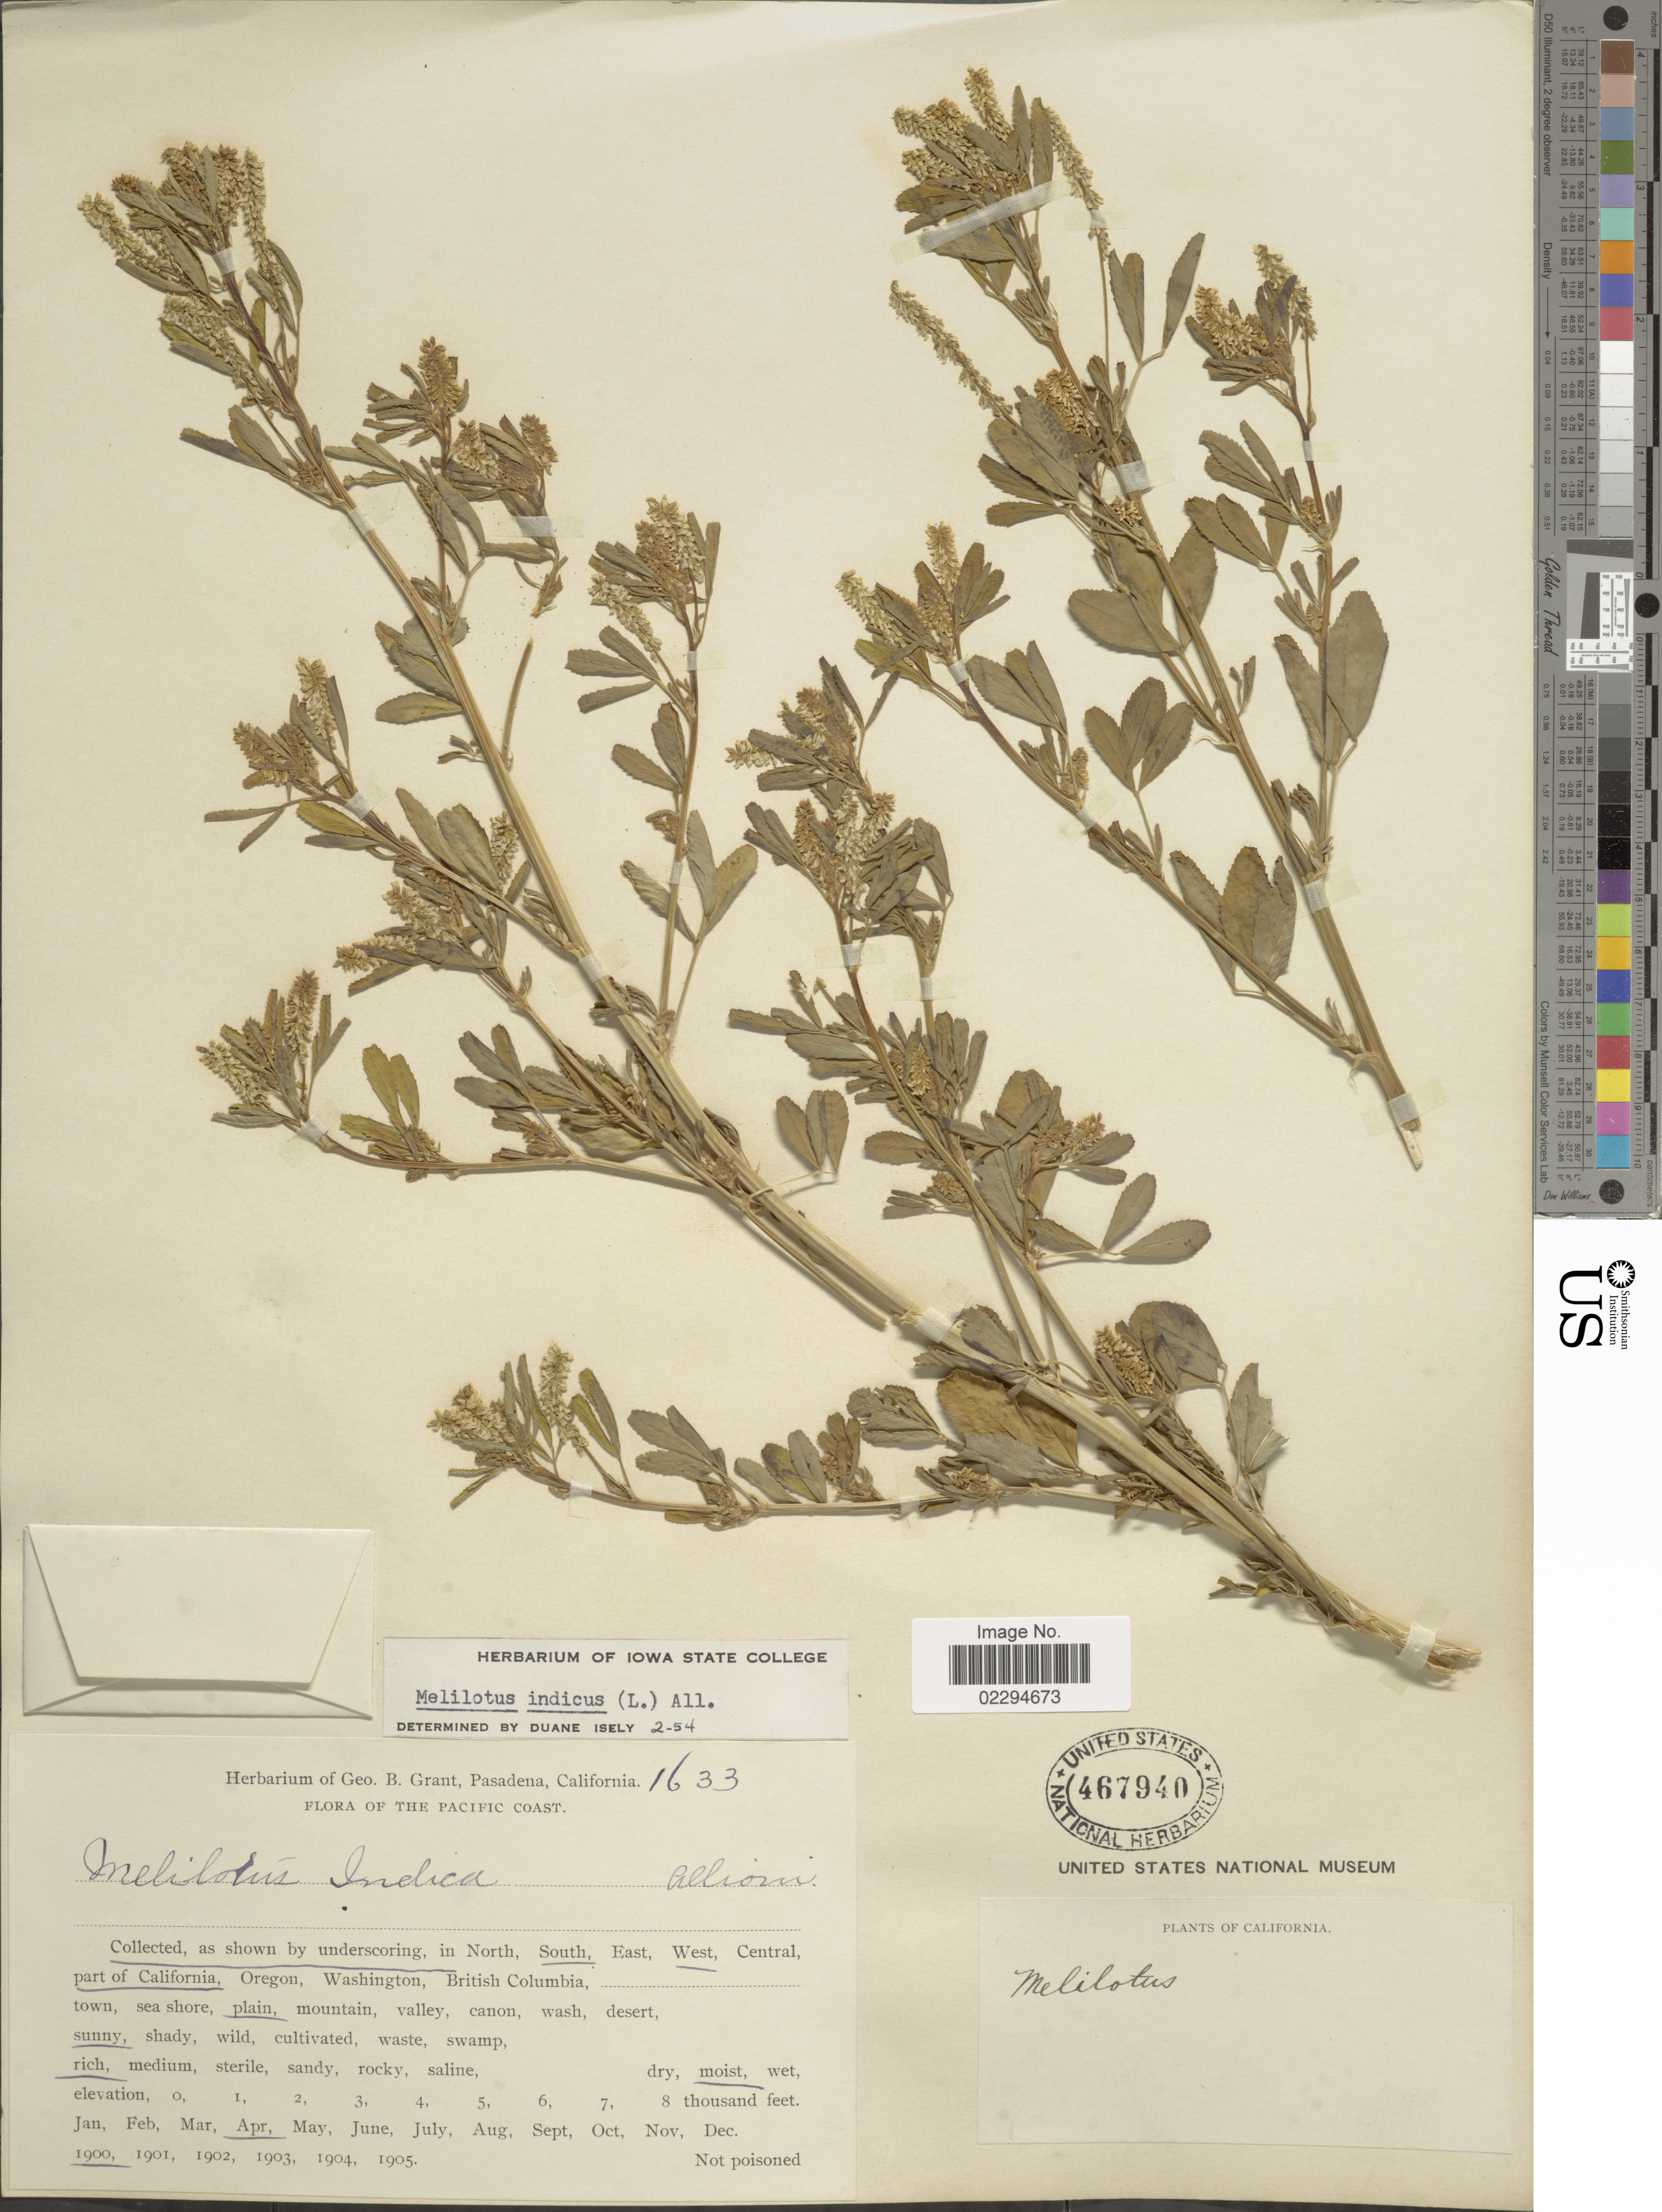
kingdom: Plantae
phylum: Tracheophyta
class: Magnoliopsida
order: Fabales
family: Fabaceae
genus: Melilotus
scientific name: Melilotus indicus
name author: (L.) All.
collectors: ex herb. Geo. B. Grant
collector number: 1633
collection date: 1900-04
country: United States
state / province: California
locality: South West part of California. Pacific Coast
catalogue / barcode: US 467940